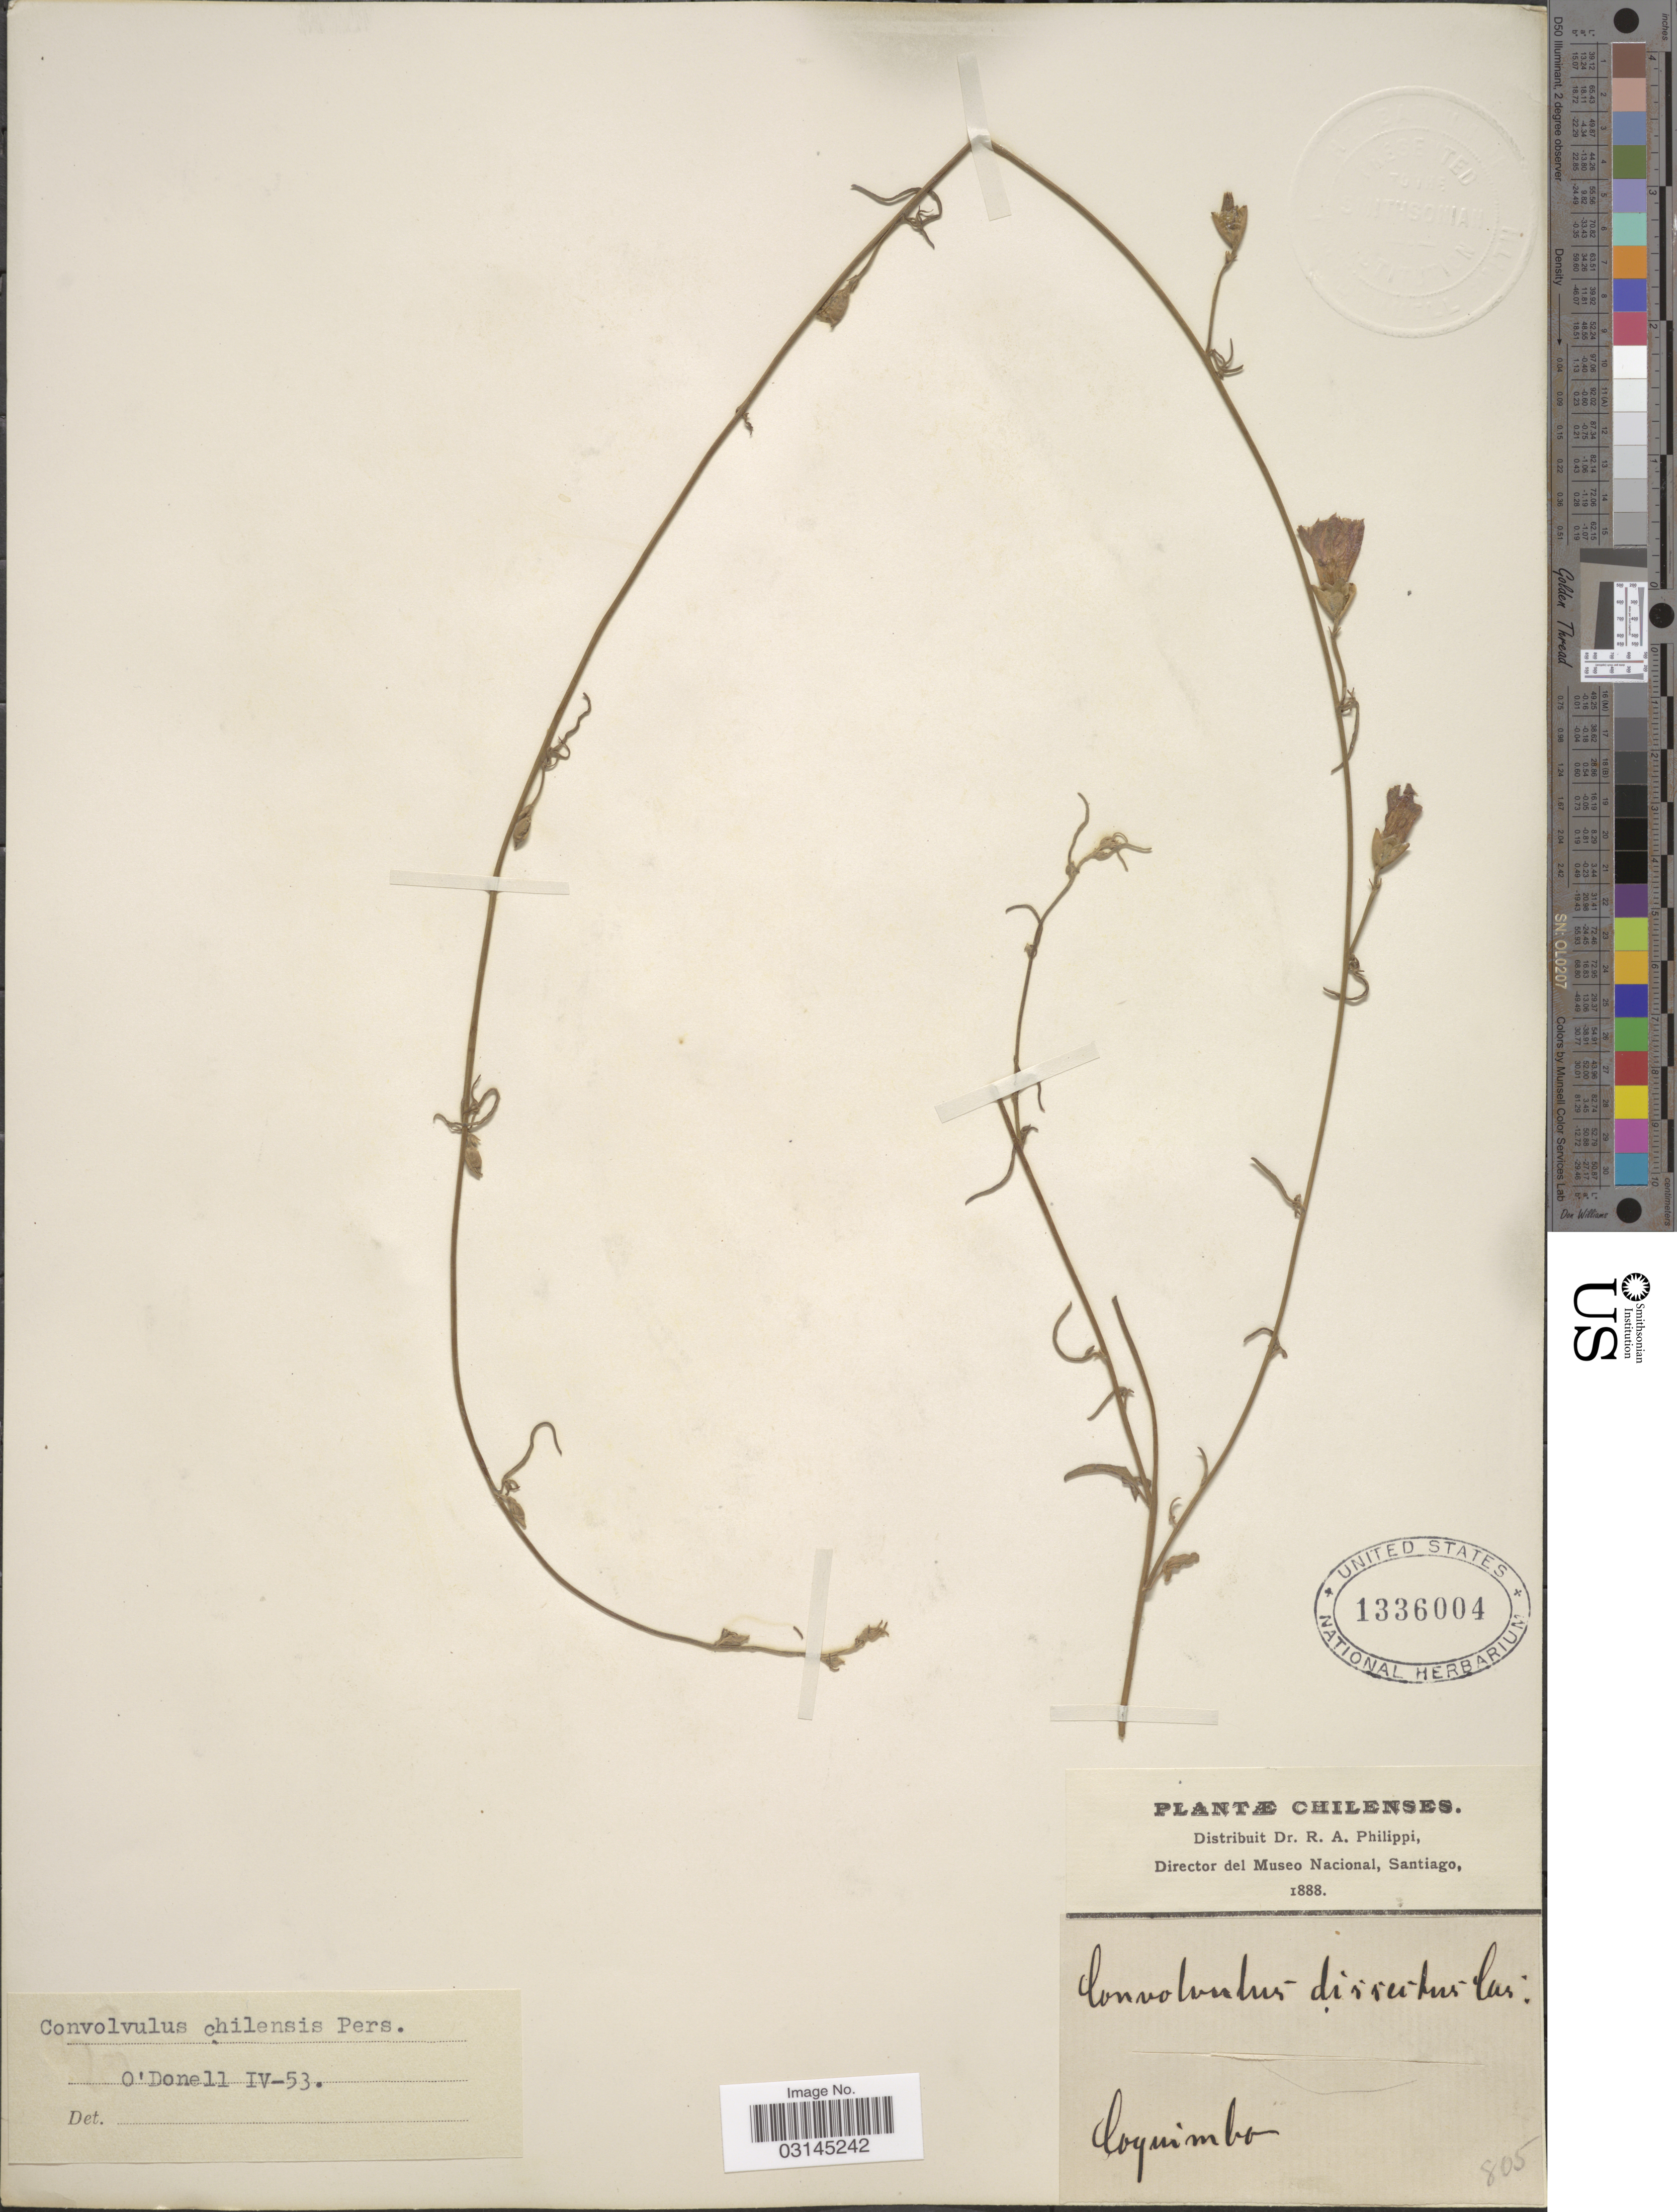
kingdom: Plantae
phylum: Tracheophyta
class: Magnoliopsida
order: Solanales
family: Convolvulaceae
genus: Convolvulus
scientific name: Convolvulus chilensis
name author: Pers.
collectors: ex. herb. R.A. Philippi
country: Chile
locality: Coquimbo.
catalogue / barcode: US 1336004